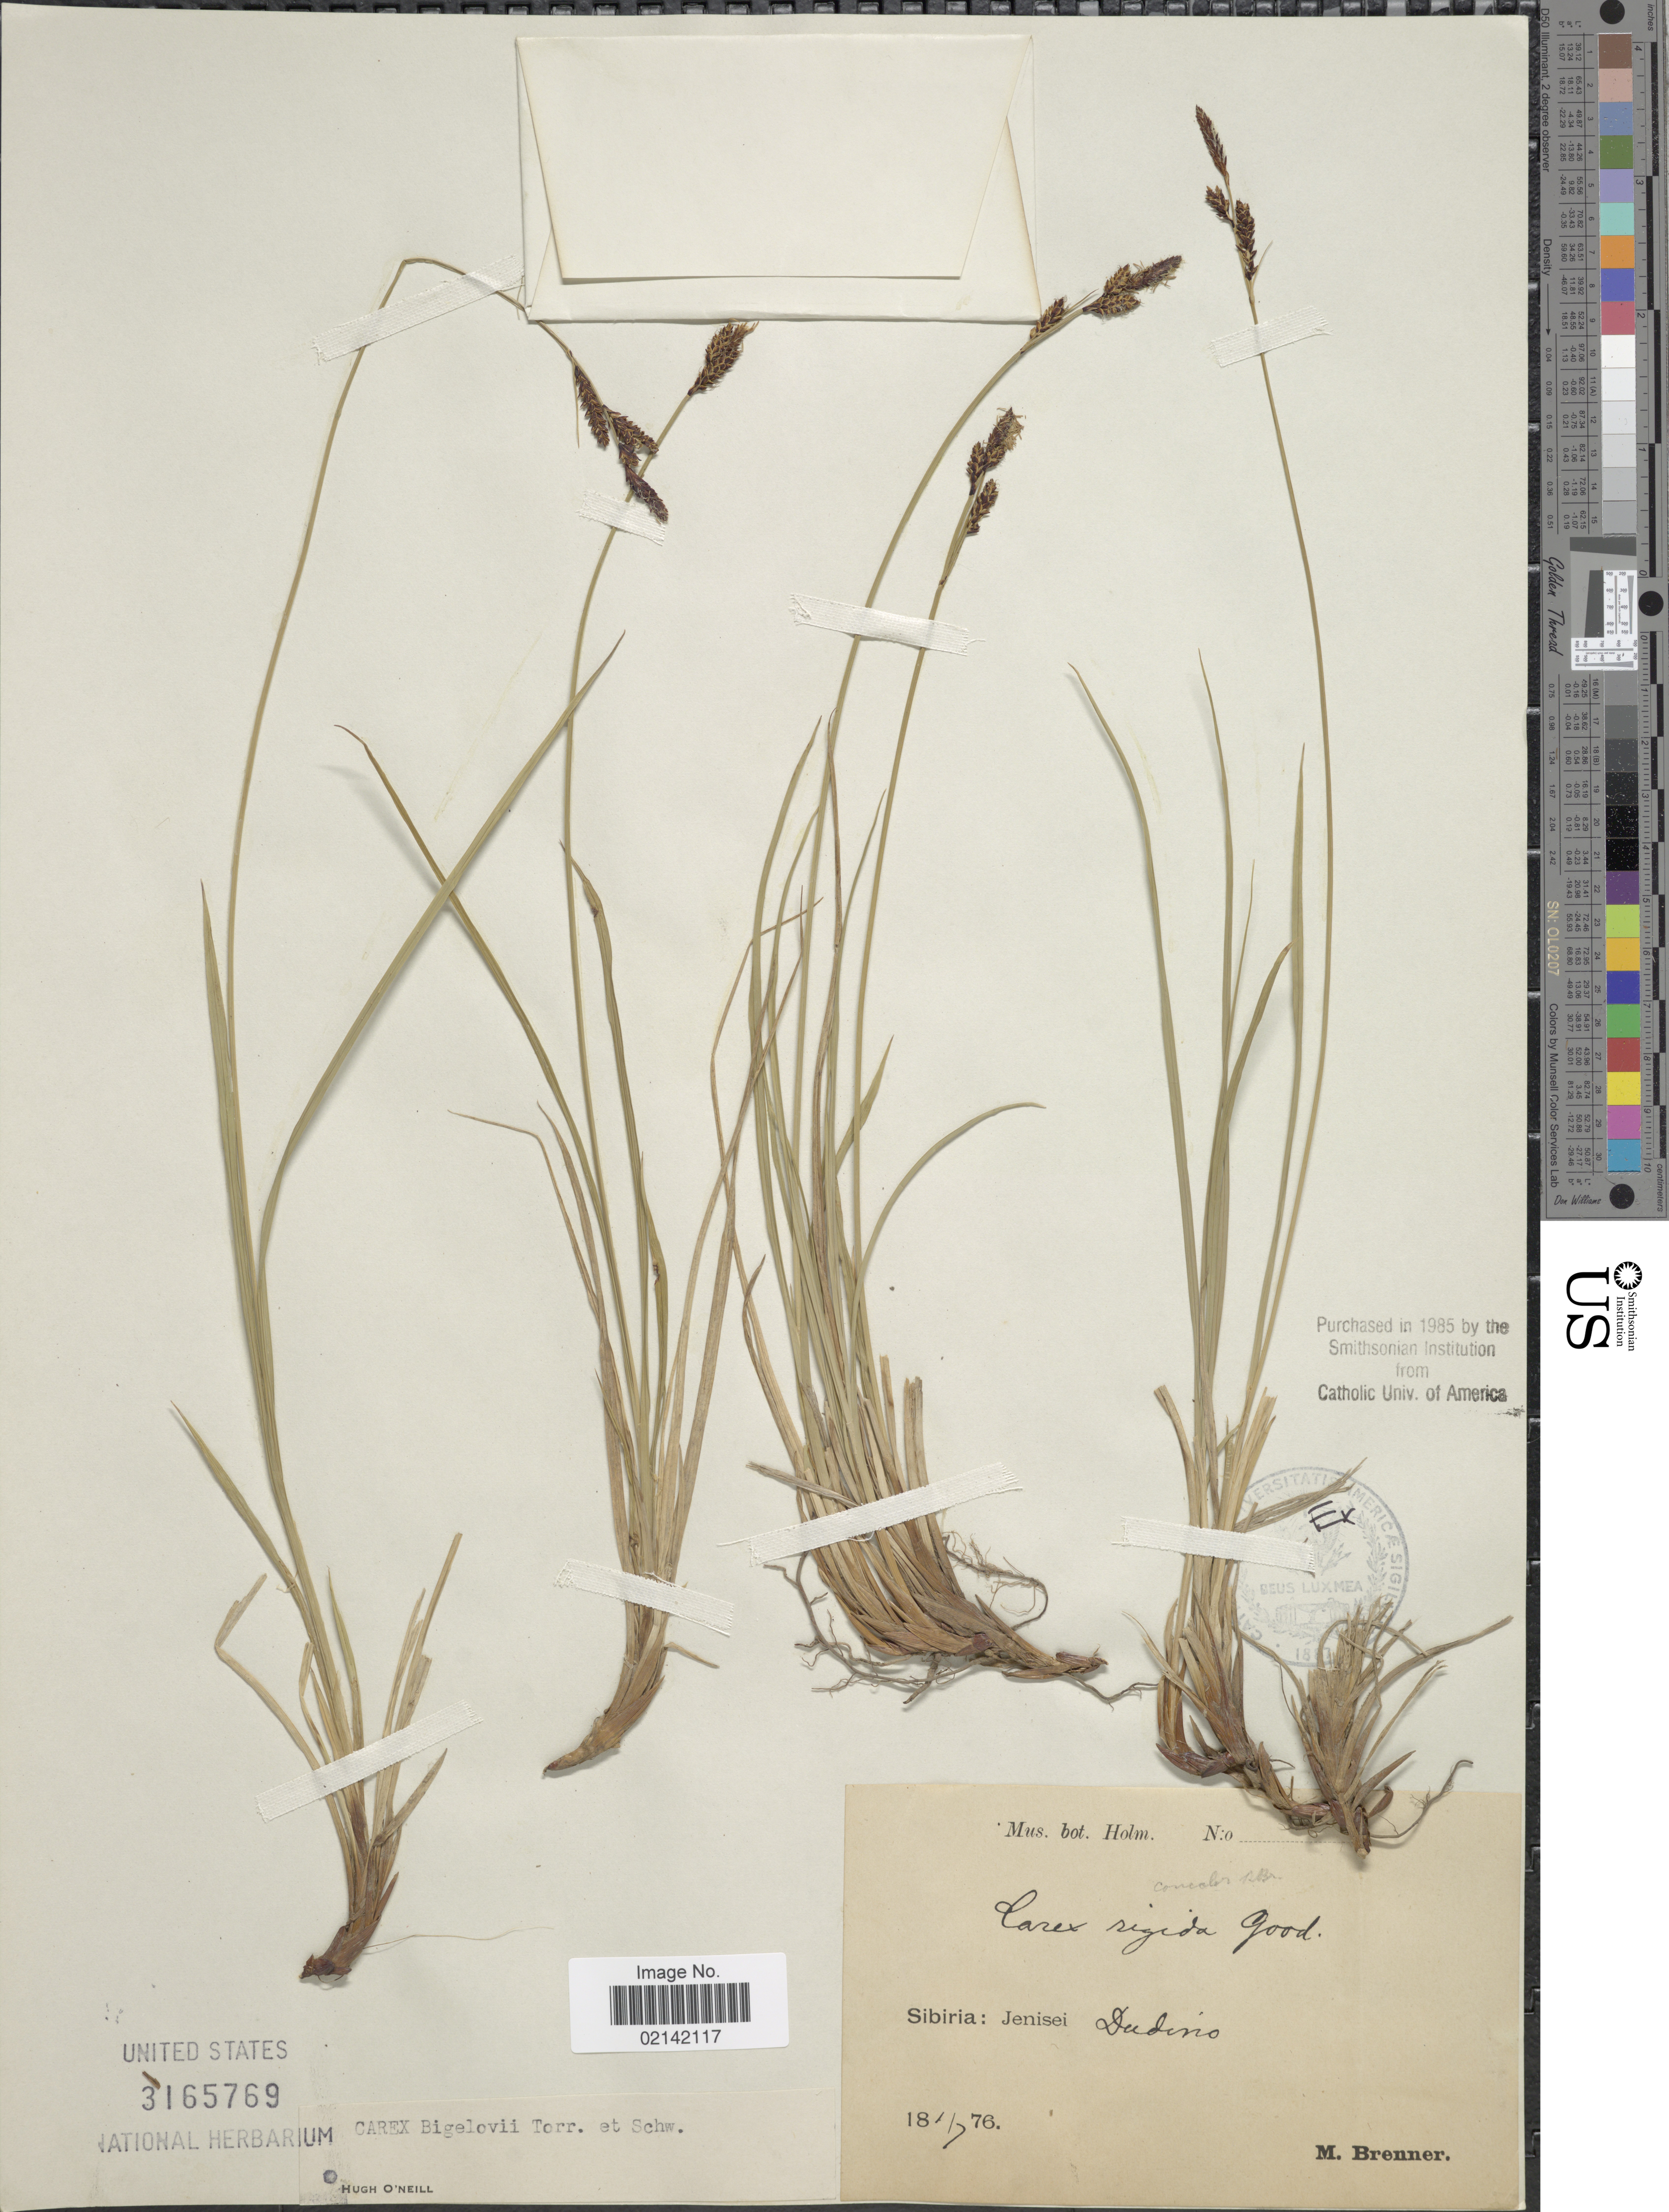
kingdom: Plantae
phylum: Tracheophyta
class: Liliopsida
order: Poales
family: Cyperaceae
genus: Carex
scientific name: Carex bigelowii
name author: Torr. ex Schwein.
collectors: M. Brenner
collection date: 1876-07-01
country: Russian Federation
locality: Sibiria: Jenisei: Dudino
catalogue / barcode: US 3165769